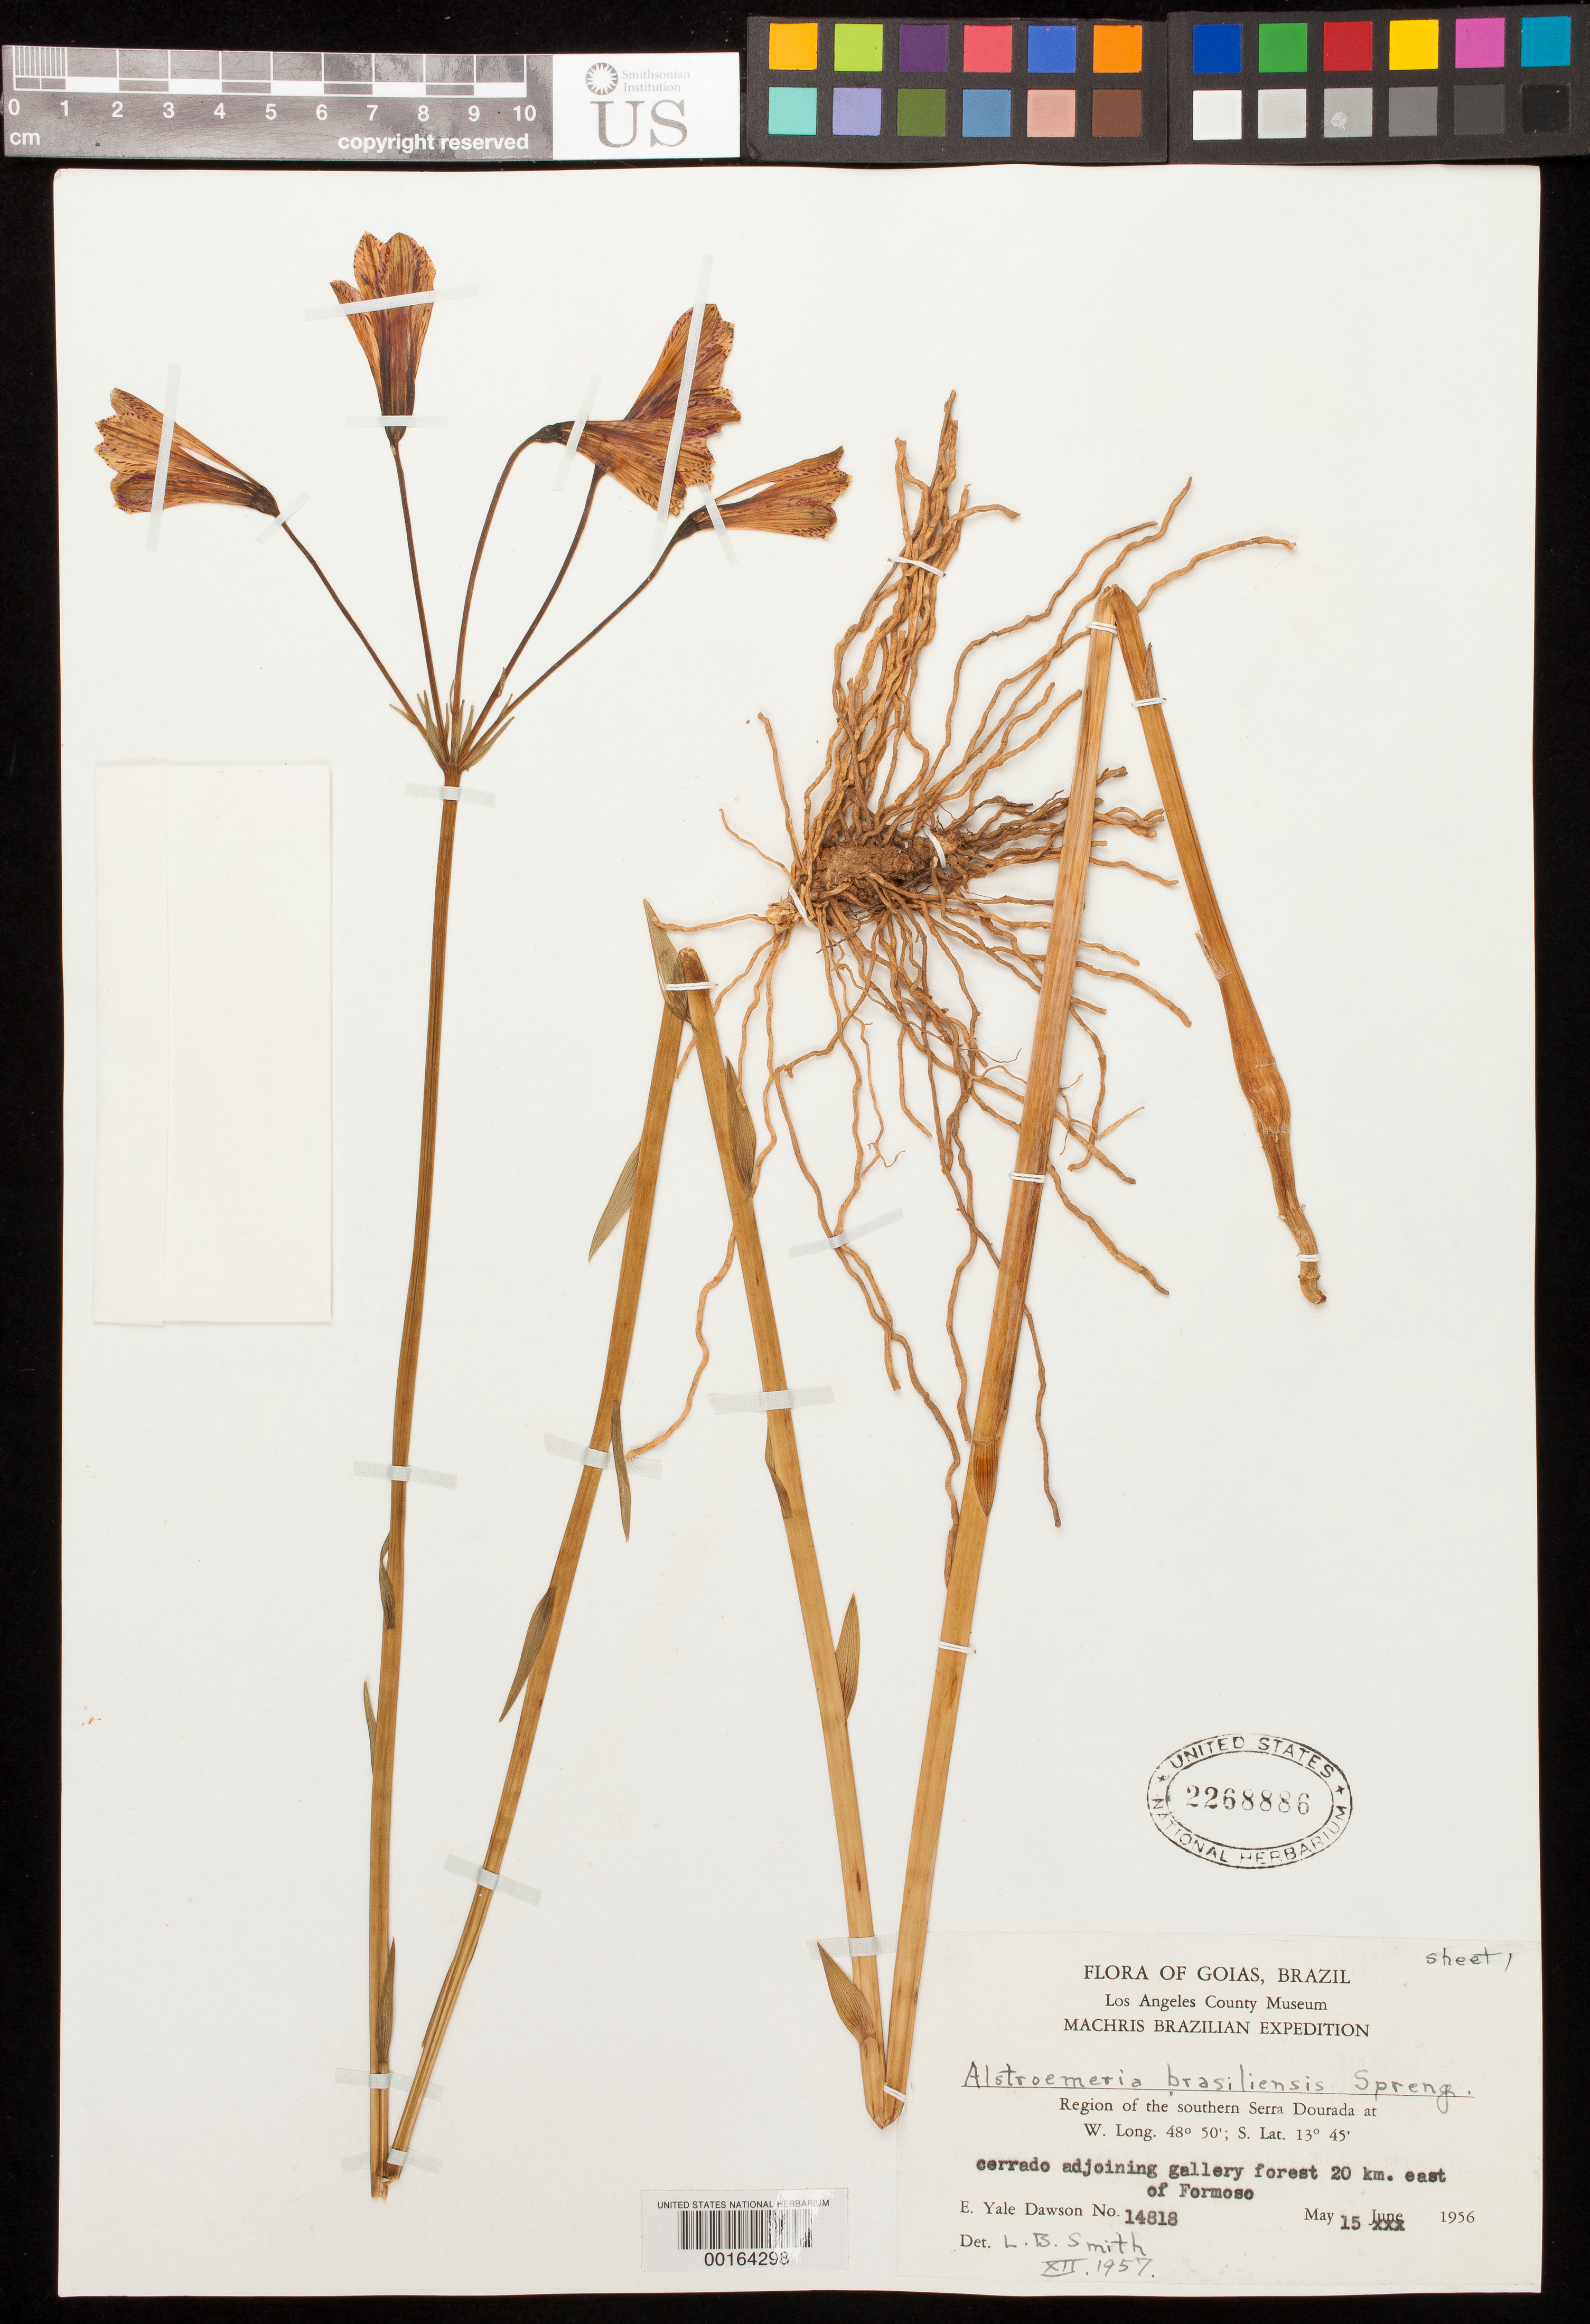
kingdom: Plantae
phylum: Tracheophyta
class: Liliopsida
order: Liliales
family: Alstroemeriaceae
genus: Alstroemeria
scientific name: Alstroemeria brasiliensis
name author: Spreng.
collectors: E. Y. Dawson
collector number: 14818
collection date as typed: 15 May 1956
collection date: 1956-05-15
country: Brazil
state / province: Goiás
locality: Los angles co. (?), southern serra dourada; cerrado adjoining gallery forest 20 km e of formoso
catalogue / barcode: US 2268886